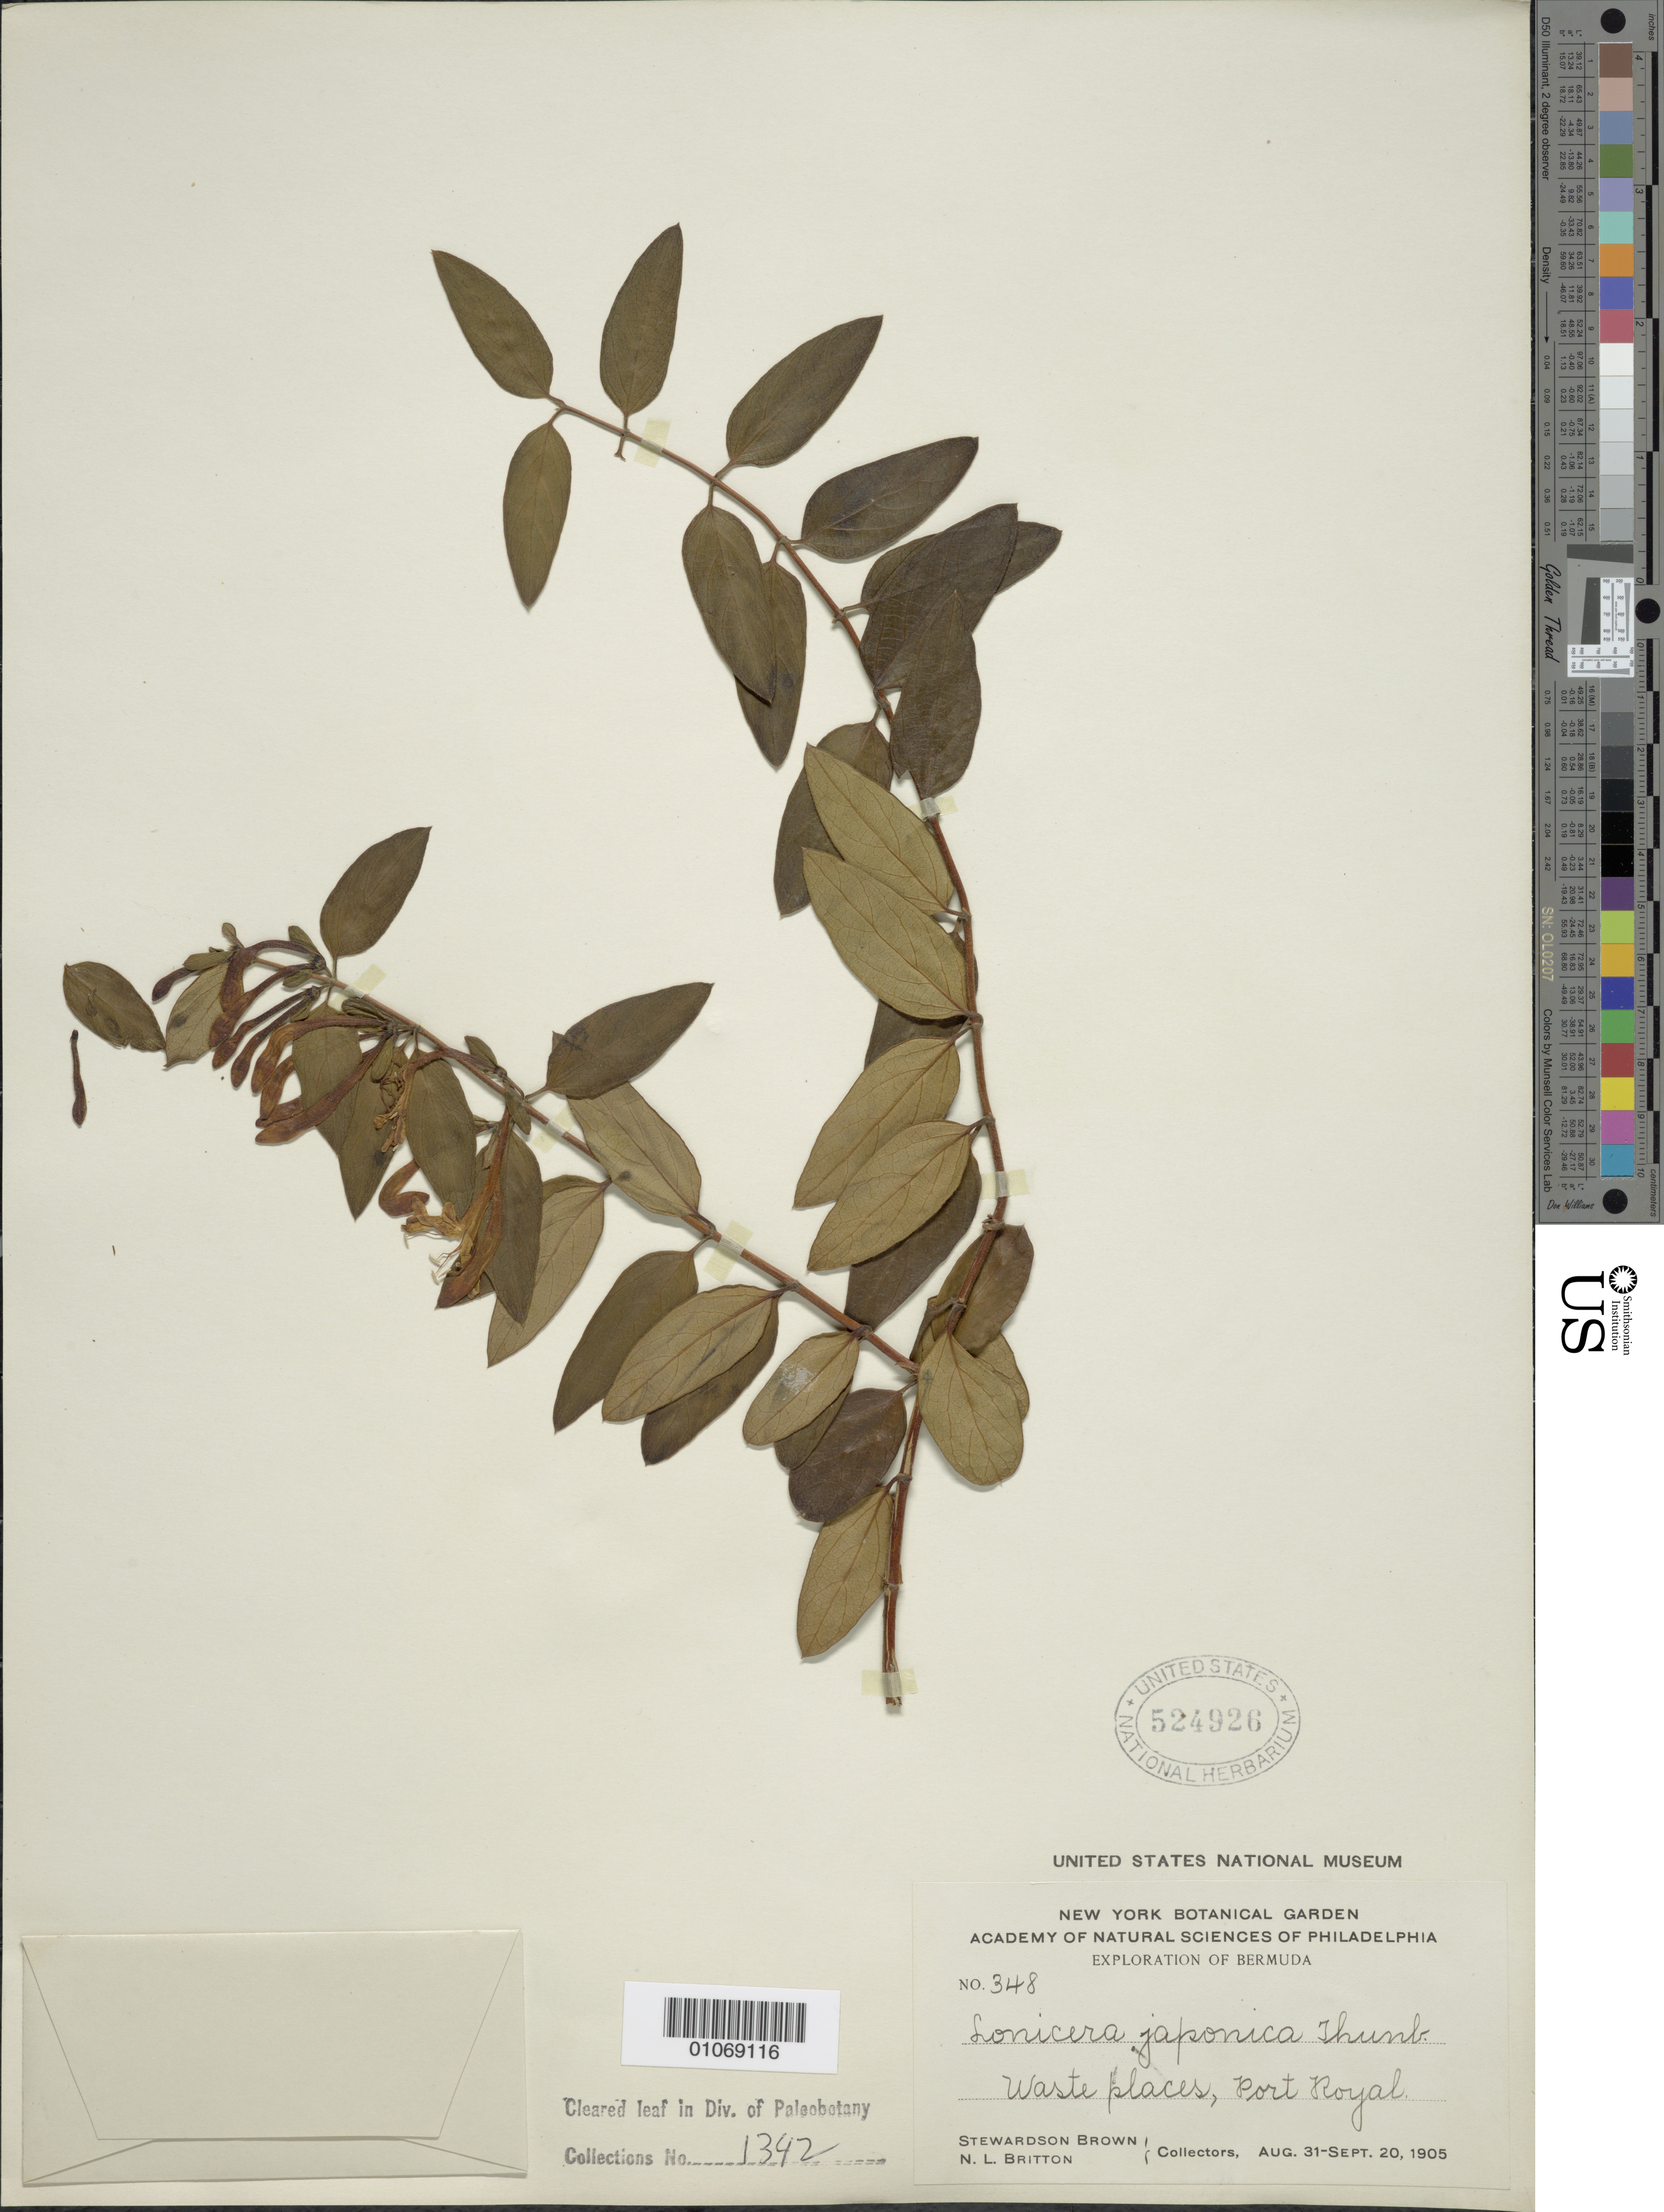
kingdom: Plantae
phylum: Tracheophyta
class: Magnoliopsida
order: Dipsacales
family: Caprifoliaceae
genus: Lonicera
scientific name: Lonicera japonica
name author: Thunb.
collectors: S. Brown & N. Britton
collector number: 348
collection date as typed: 31 Aug 1905 to 05 Sep 1905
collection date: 1905-08-31/1905-09-05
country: Bermuda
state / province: Southampton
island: Bermuda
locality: Waste places, Port Royal.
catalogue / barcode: US 524926